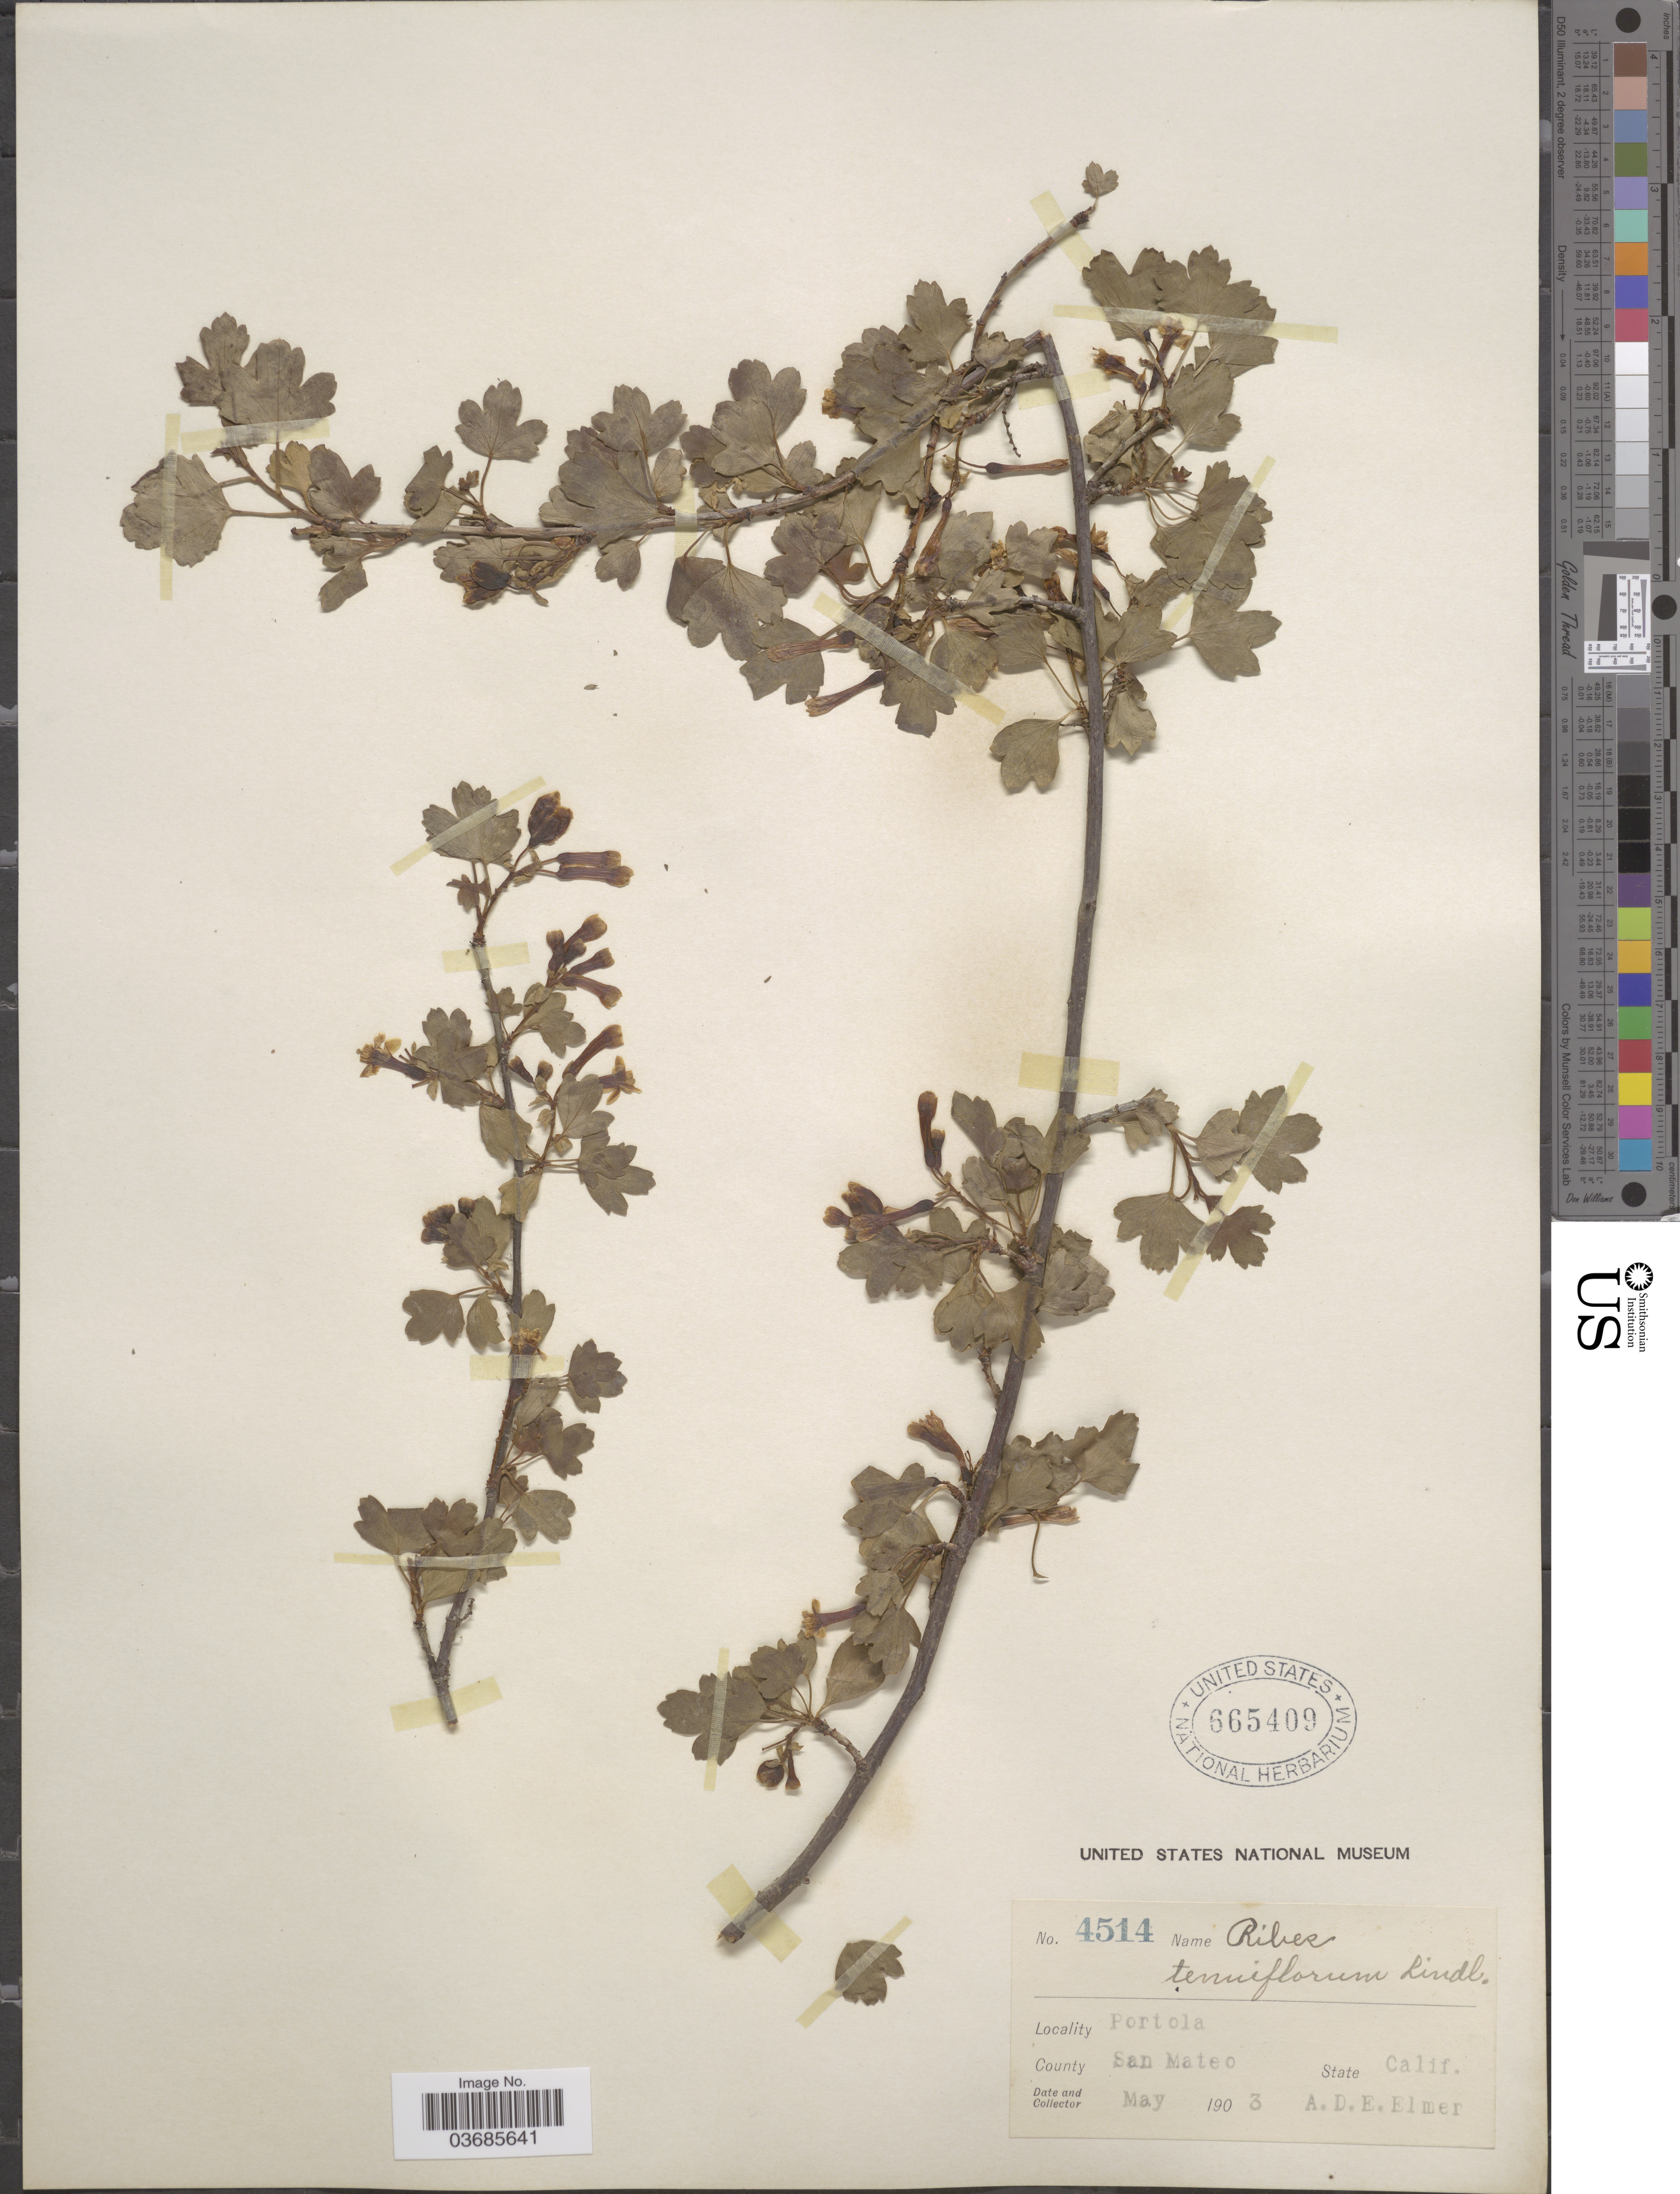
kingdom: Plantae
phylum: Tracheophyta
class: Magnoliopsida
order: Saxifragales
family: Grossulariaceae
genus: Ribes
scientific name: Ribes aureum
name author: Pursh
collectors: A. D. E. Elmer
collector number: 4514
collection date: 1903-05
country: United States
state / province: California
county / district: San Mateo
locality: Portola. County San Mateo.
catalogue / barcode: US 665409